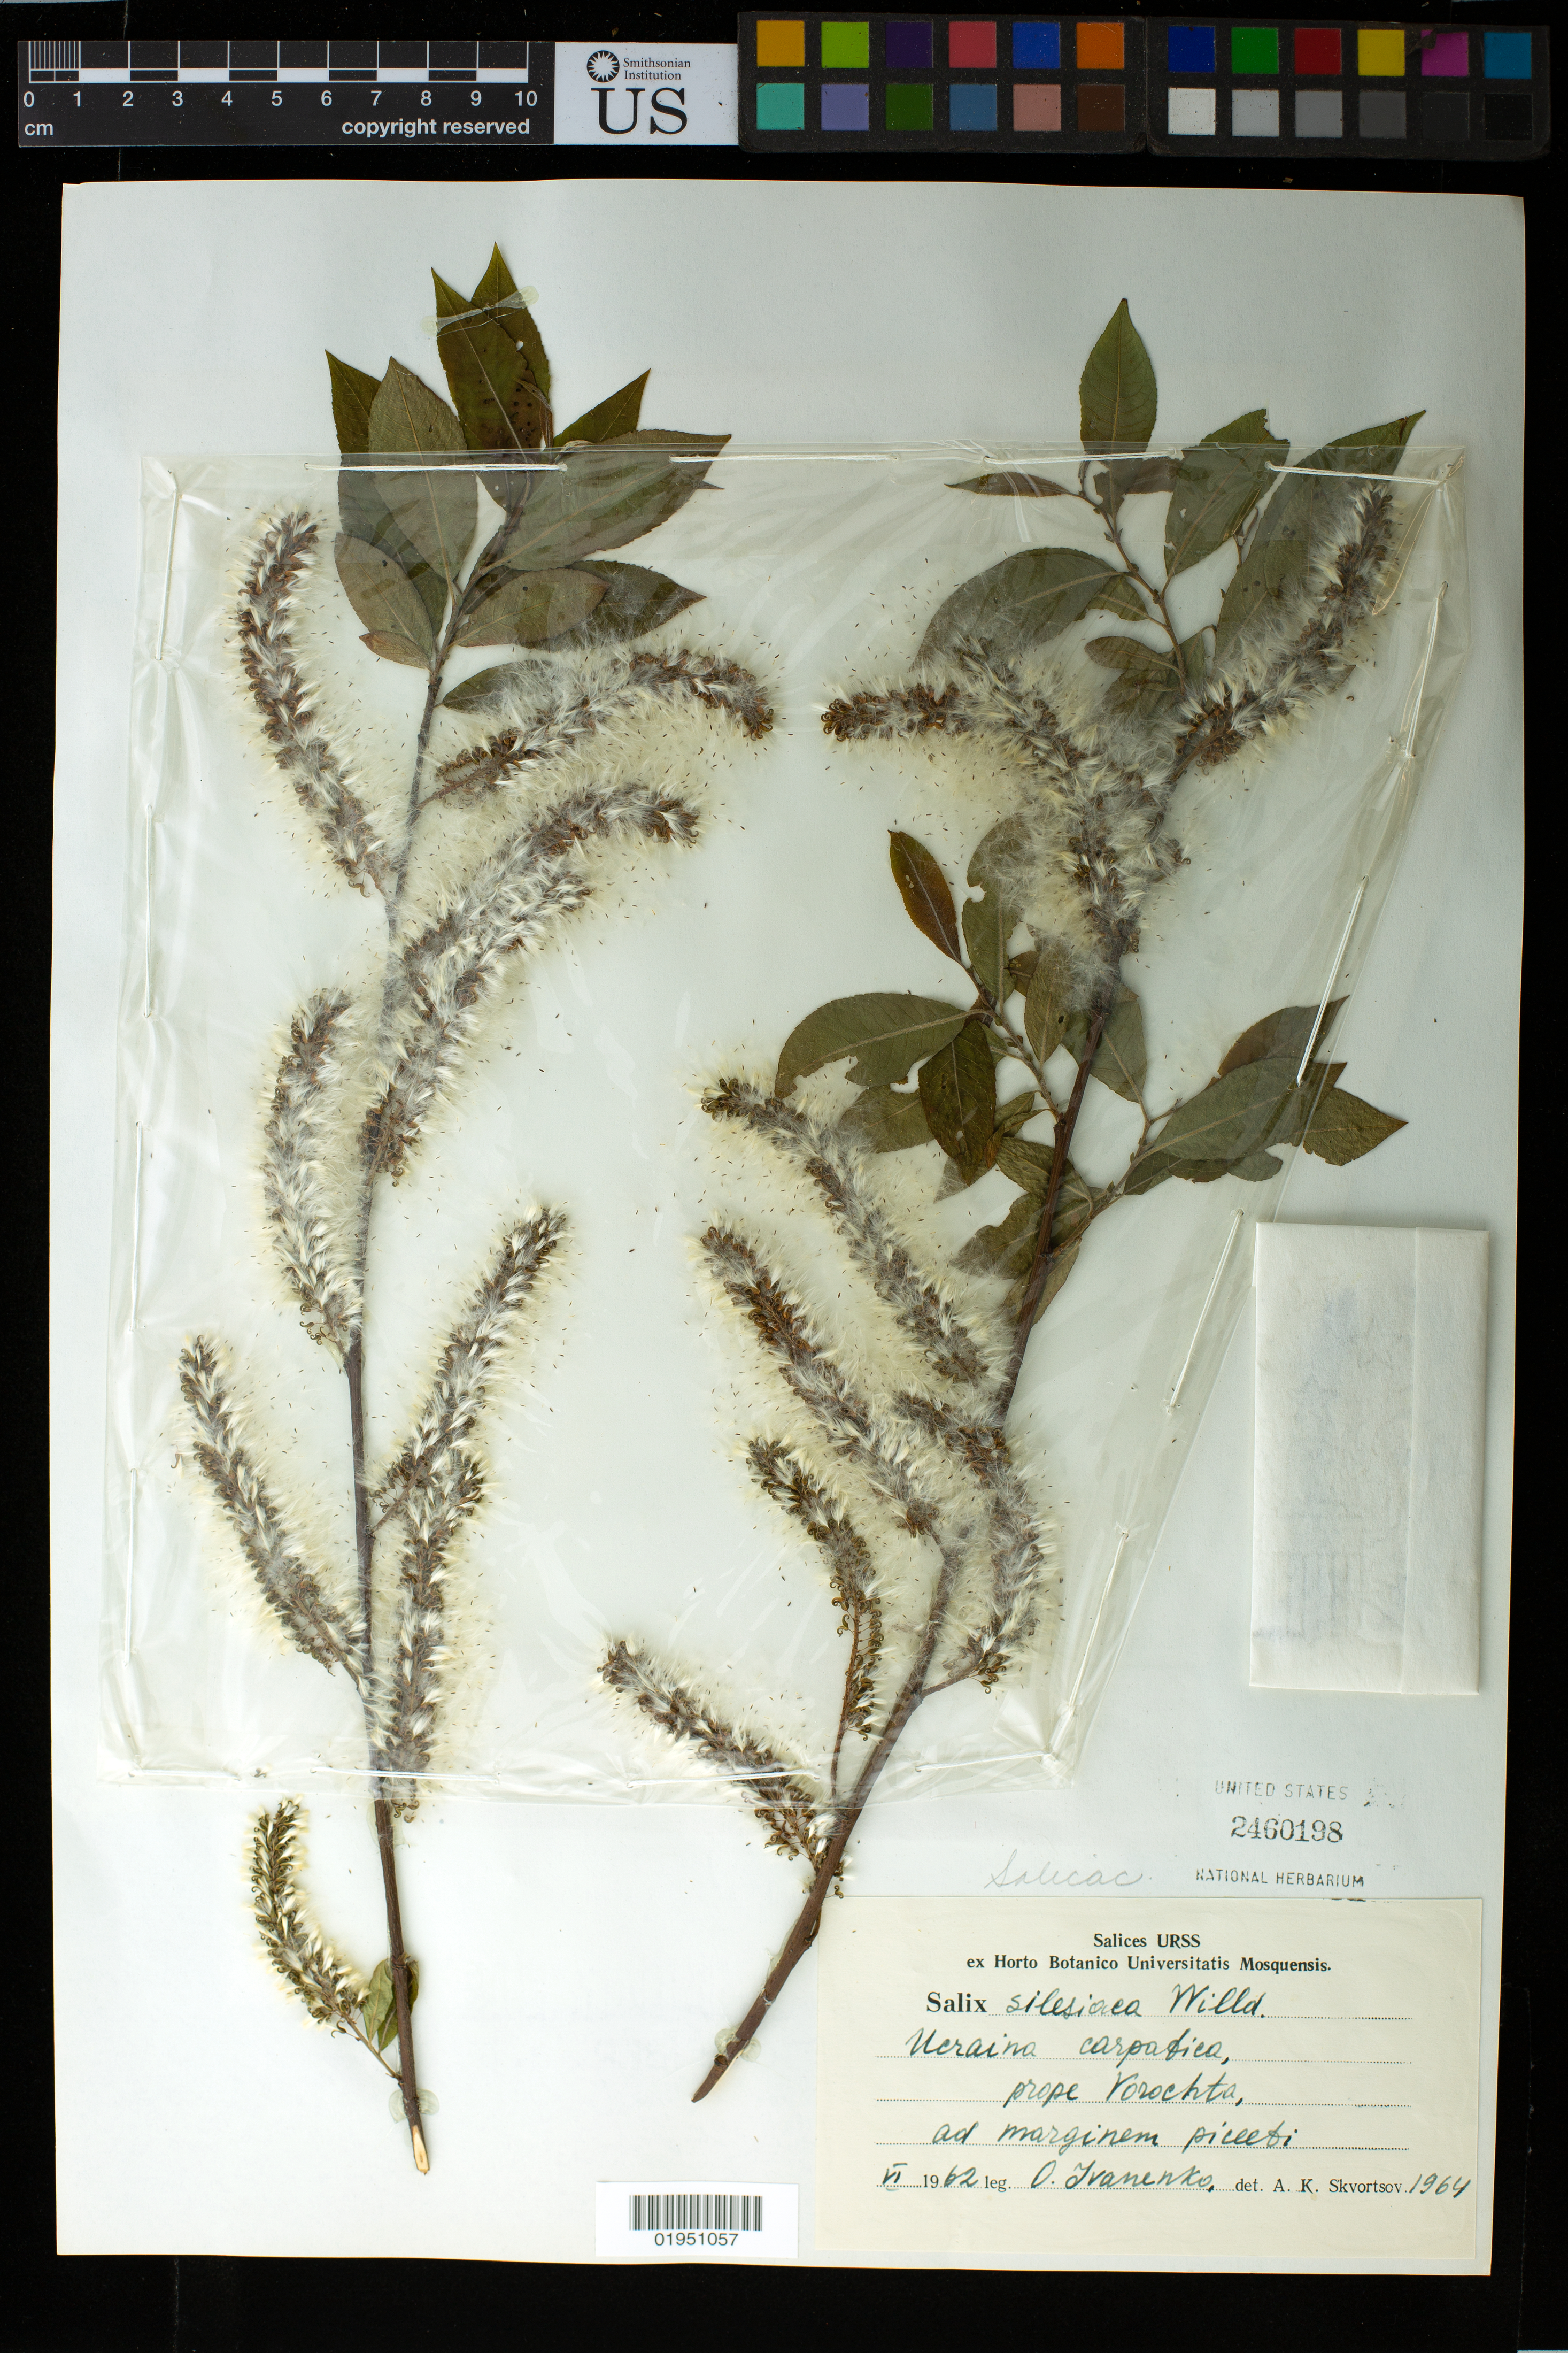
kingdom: Plantae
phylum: Tracheophyta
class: Magnoliopsida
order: Malpighiales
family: Salicaceae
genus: Salix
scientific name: Salix silesiaca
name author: Willd.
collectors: O. Ivanenko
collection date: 1962-06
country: Ukraine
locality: prope Vorochta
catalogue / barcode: US 2460198